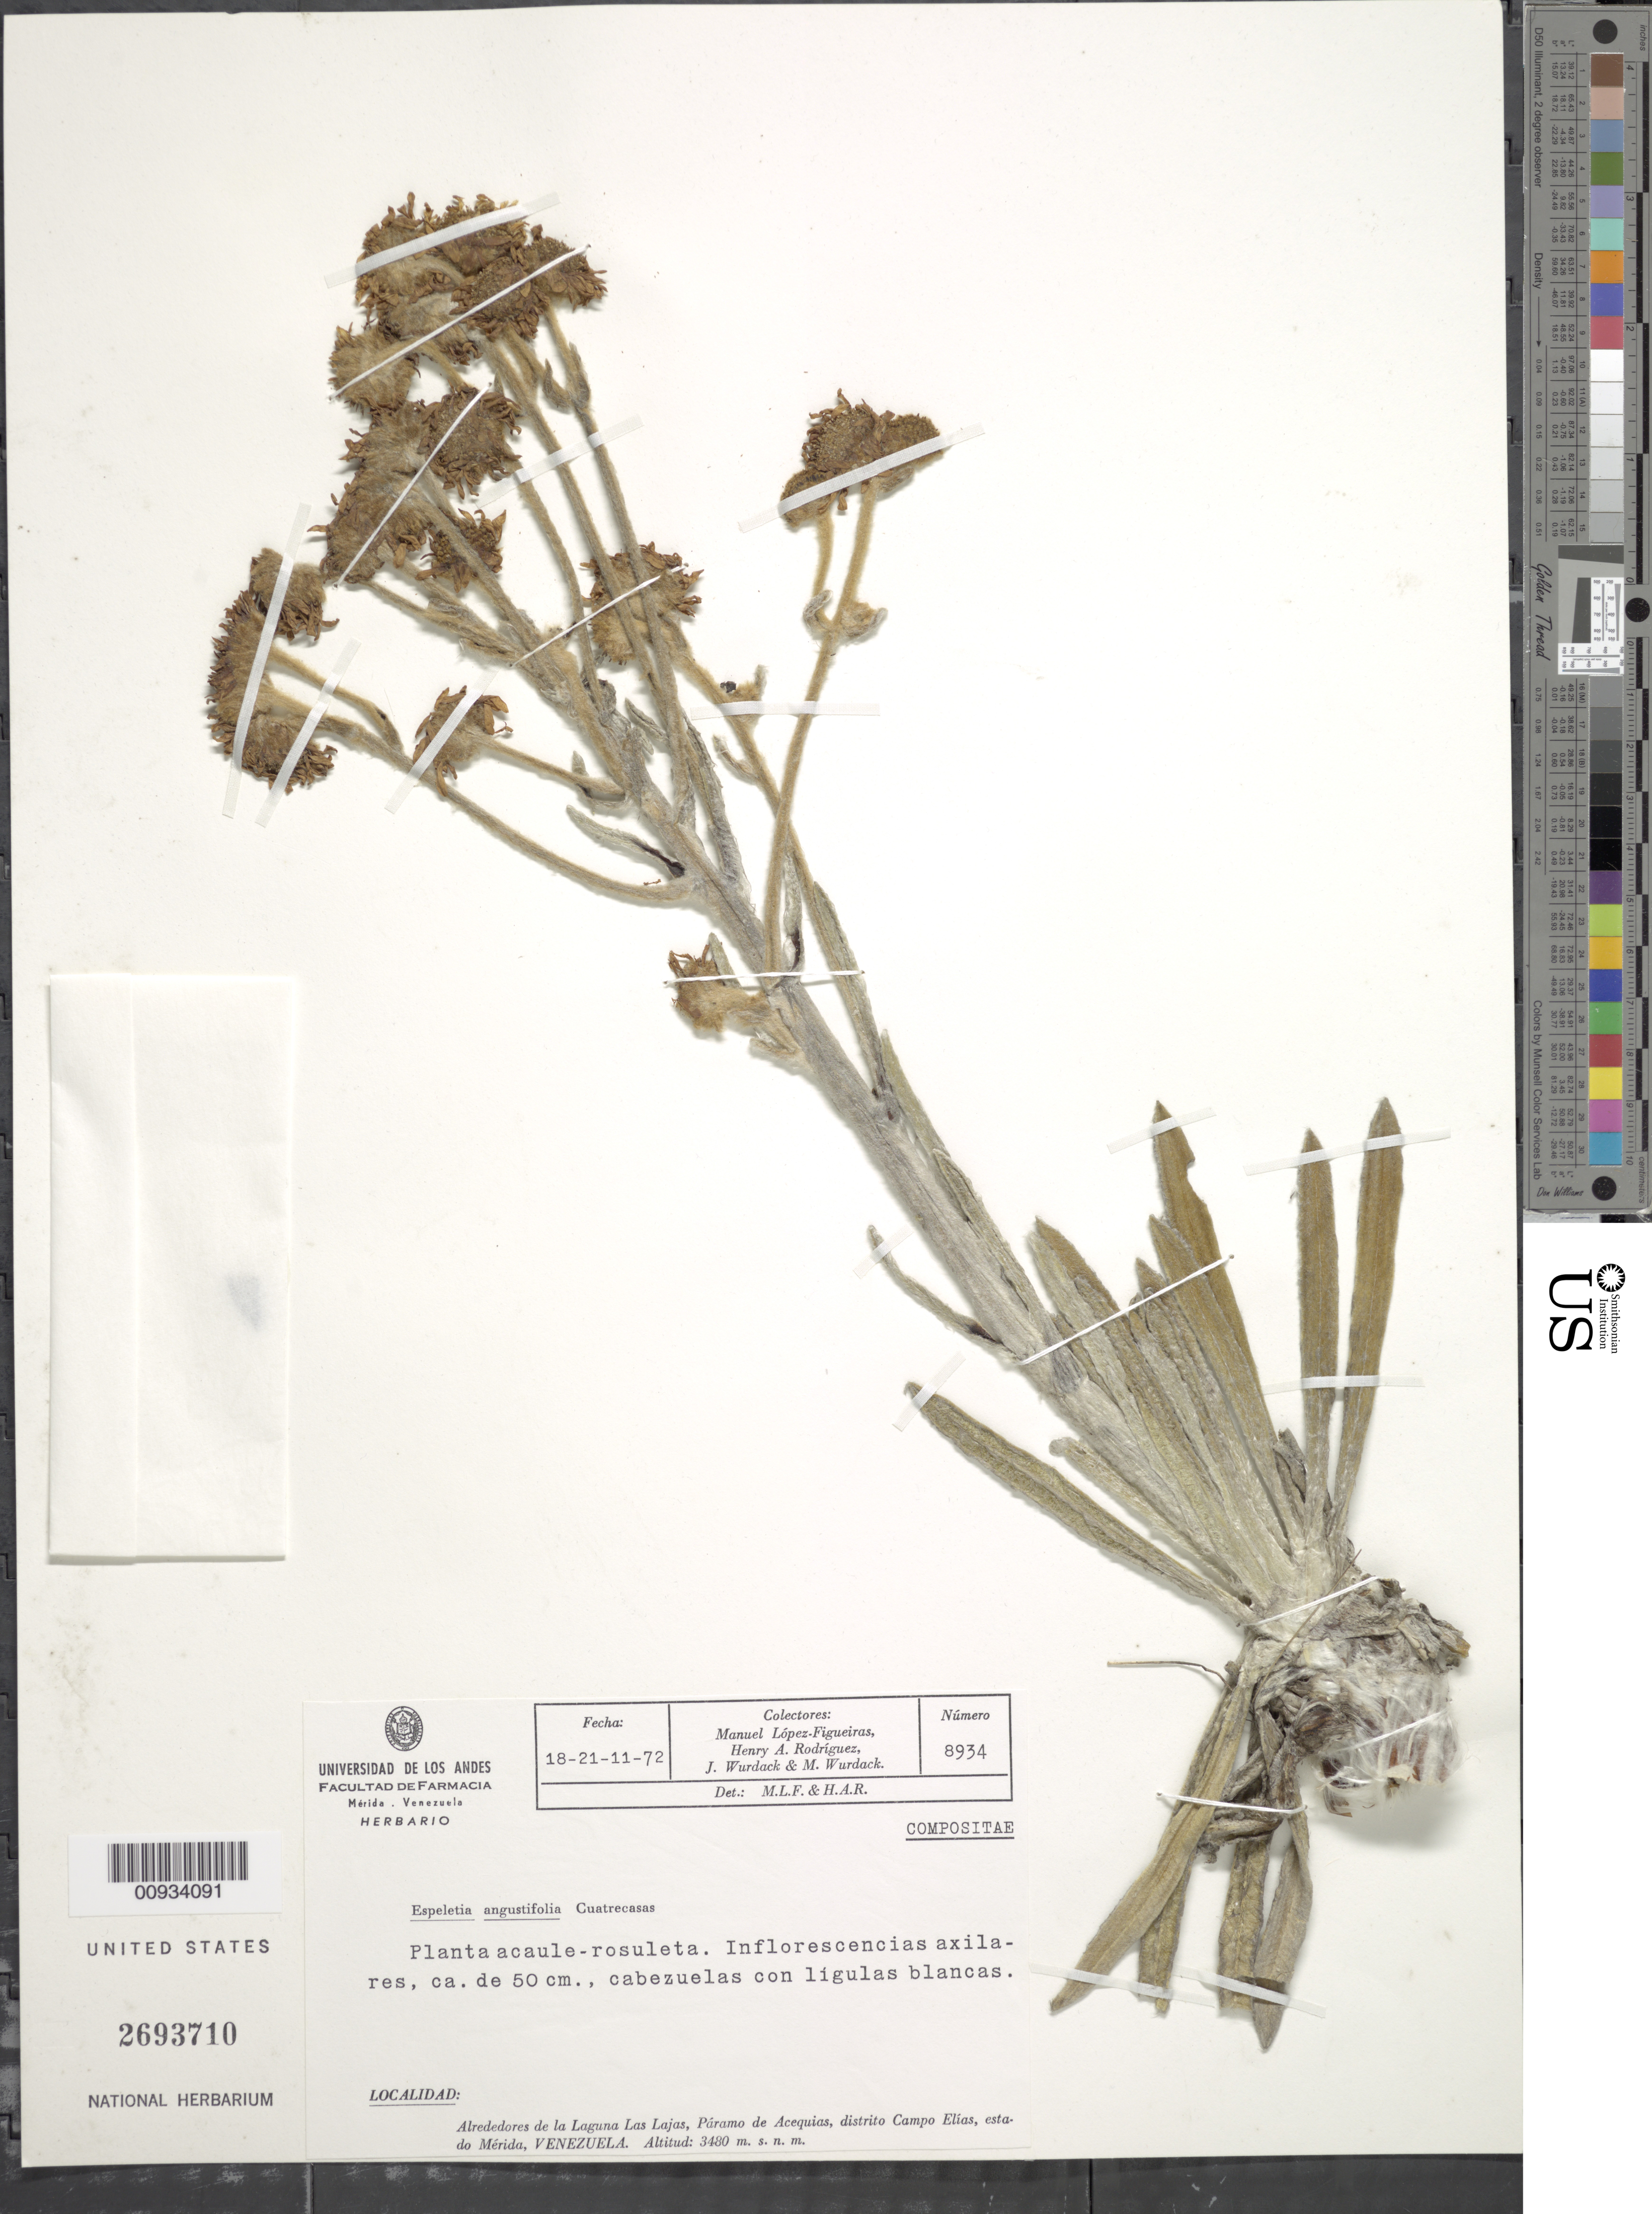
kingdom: Plantae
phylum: Tracheophyta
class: Magnoliopsida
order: Asterales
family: Asteraceae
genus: Espeletiopsis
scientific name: Espeletiopsis angustifolia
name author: (Cuatrec.) Cuatrec.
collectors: M. López Figueiras, H. A. Rodriguez, J. J. Wurdack & M. L. Wurdack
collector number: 8934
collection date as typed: Transcribed d/m/y: 18/11/72 to 21/11/72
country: Venezuela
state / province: Mérida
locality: Alrededores de la Laguna Las Lajas, Paramo de Acequias, Distrito Campo Elias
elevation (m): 3480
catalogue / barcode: US 2693710